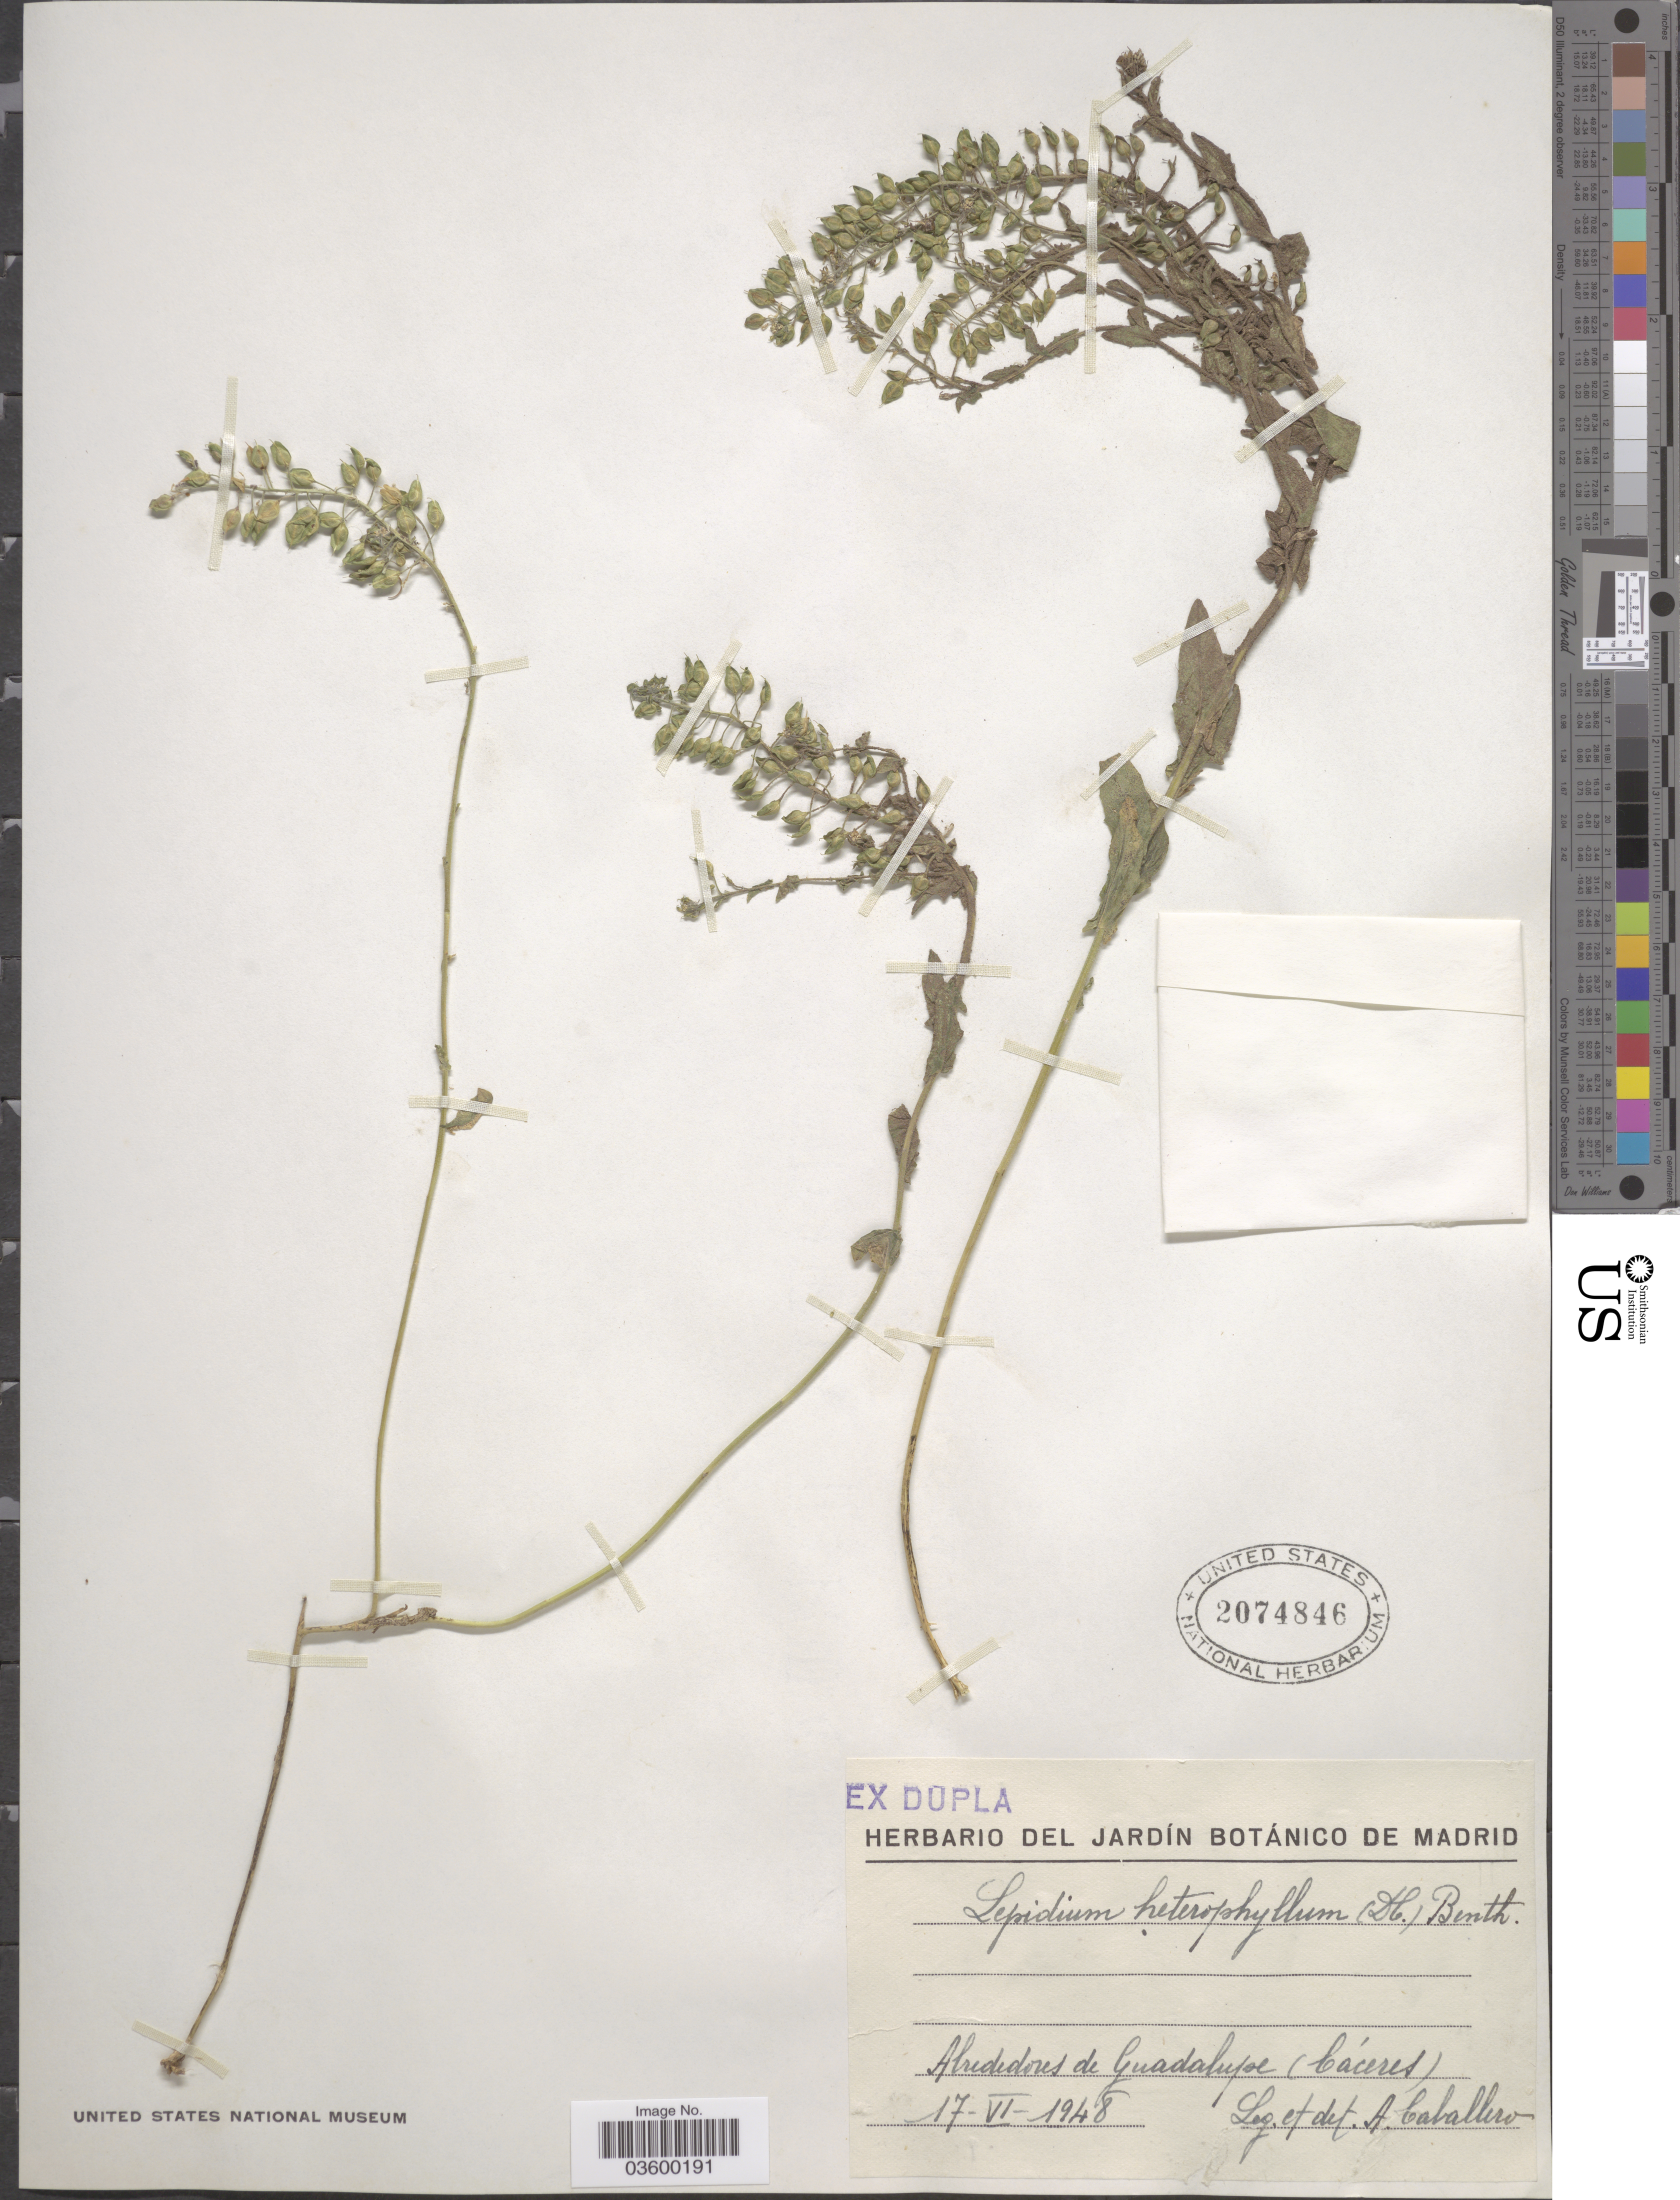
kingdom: Plantae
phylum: Tracheophyta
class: Magnoliopsida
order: Brassicales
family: Brassicaceae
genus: Lepidium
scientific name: Lepidium heterophyllum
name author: Benth.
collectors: A. Caballero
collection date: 1948-06-17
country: Spain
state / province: Madrid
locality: Alrededores de Guadalupe (Cáceres).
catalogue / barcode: US 2074846